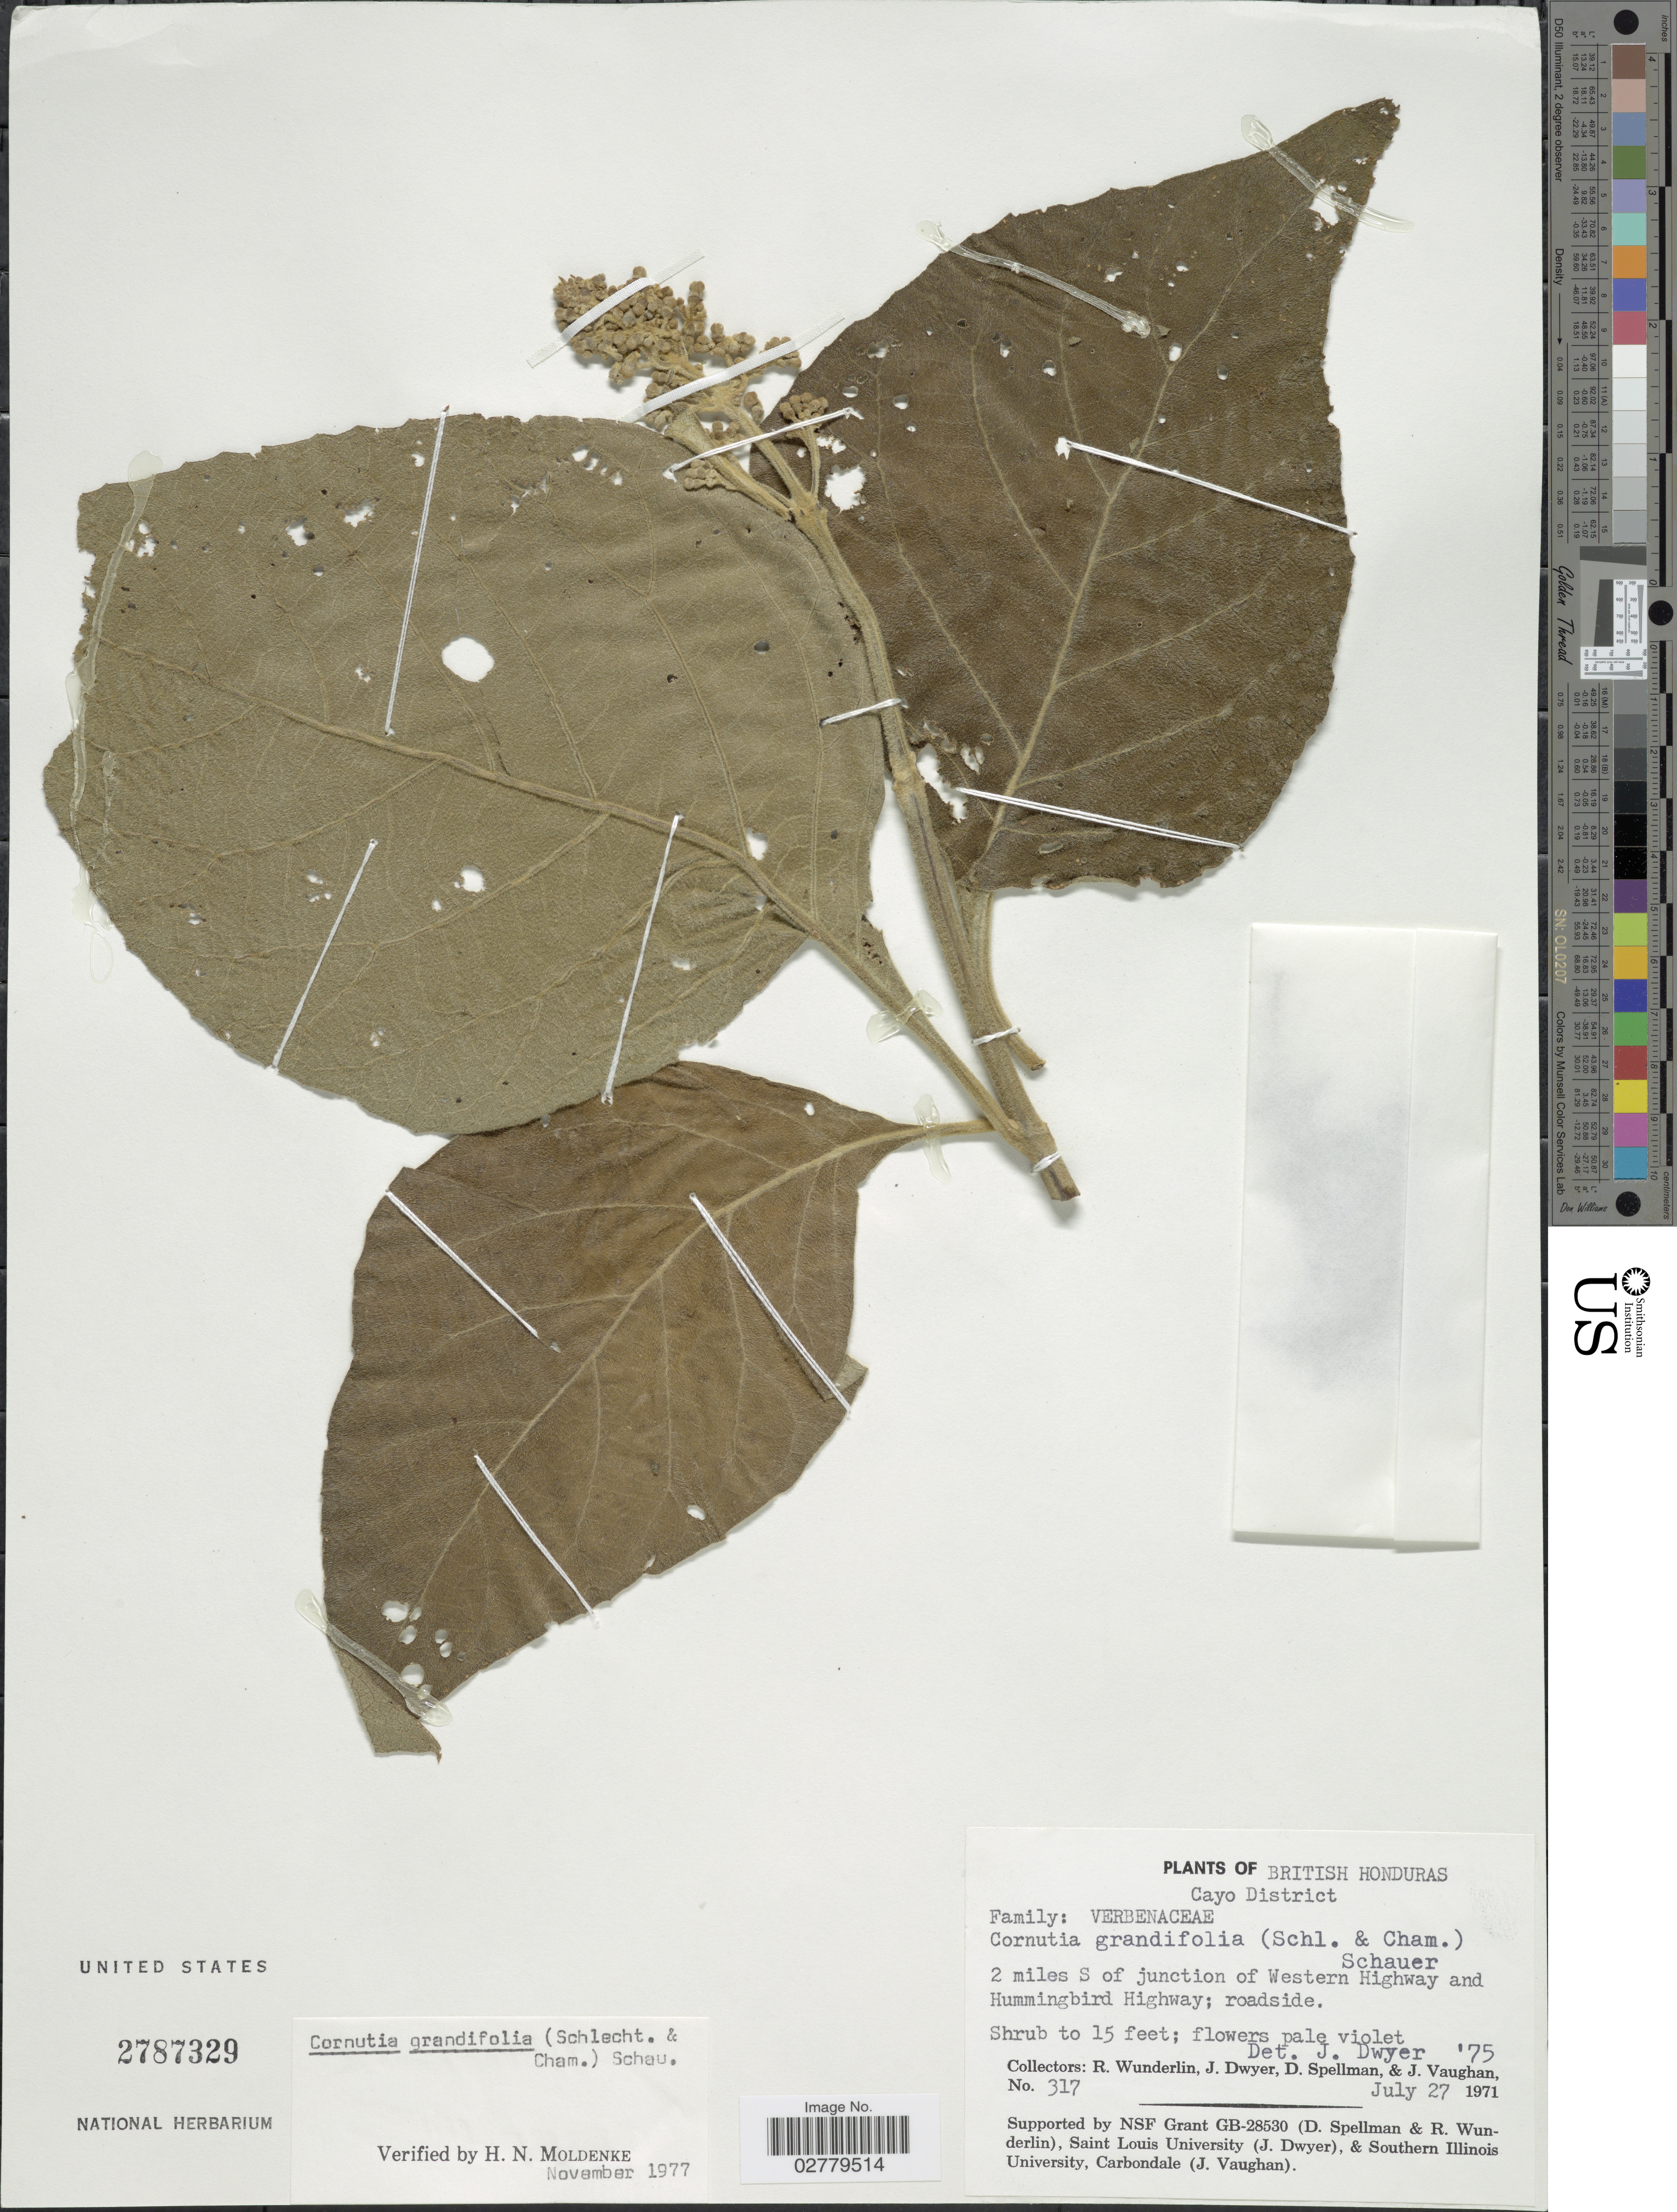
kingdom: Plantae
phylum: Tracheophyta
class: Magnoliopsida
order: Lamiales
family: Lamiaceae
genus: Cornutia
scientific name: Cornutia grandifolia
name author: (Cham. & Schltdl.) Schauer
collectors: R. P. Wunderlin, J. Dwyer, D. Spellman & J. Vaughan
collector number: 317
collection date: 1971-07-27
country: Belize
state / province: Cayo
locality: British Honduras. Cayo District. 2 miles S of junction of Western Highway and Hummingbird Highway.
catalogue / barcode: US 2787329